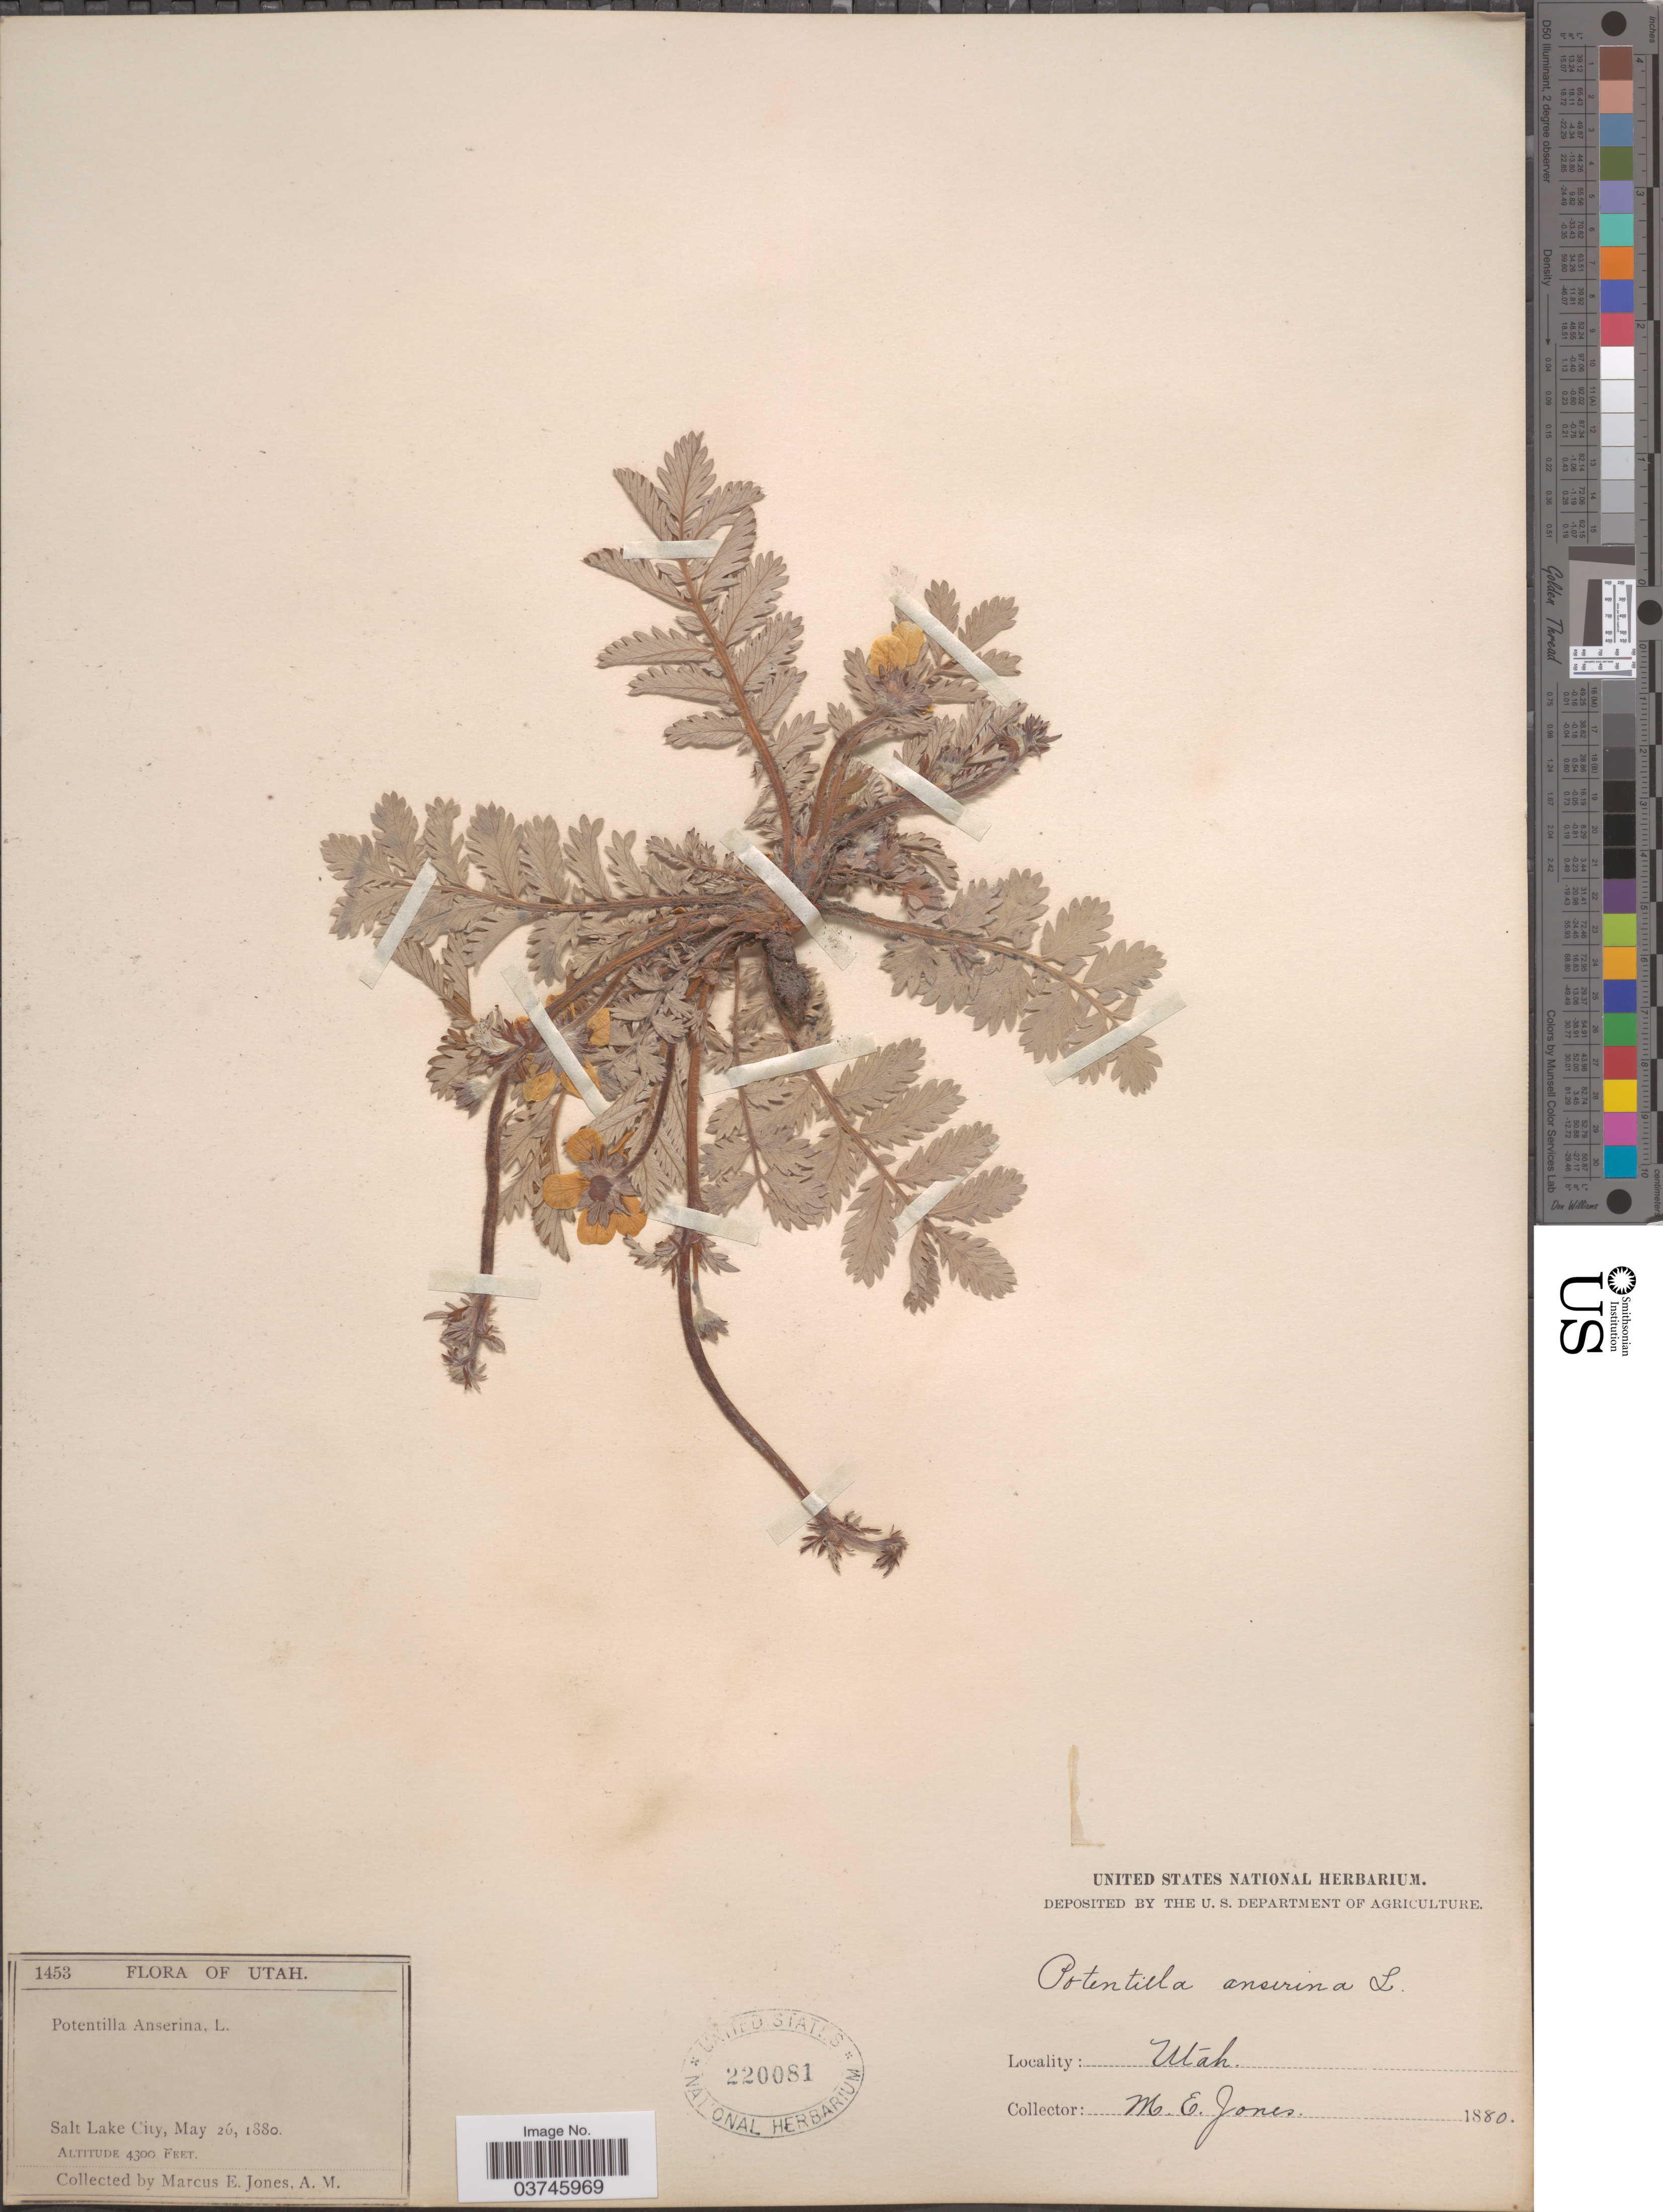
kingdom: Plantae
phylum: Tracheophyta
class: Magnoliopsida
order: Rosales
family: Rosaceae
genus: Argentina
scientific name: Argentina anserina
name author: (L.) Rydb.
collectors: M. E. Jones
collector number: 1453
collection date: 1880-05-26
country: United States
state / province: Utah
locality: Salt Lake City.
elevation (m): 1311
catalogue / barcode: US 220081